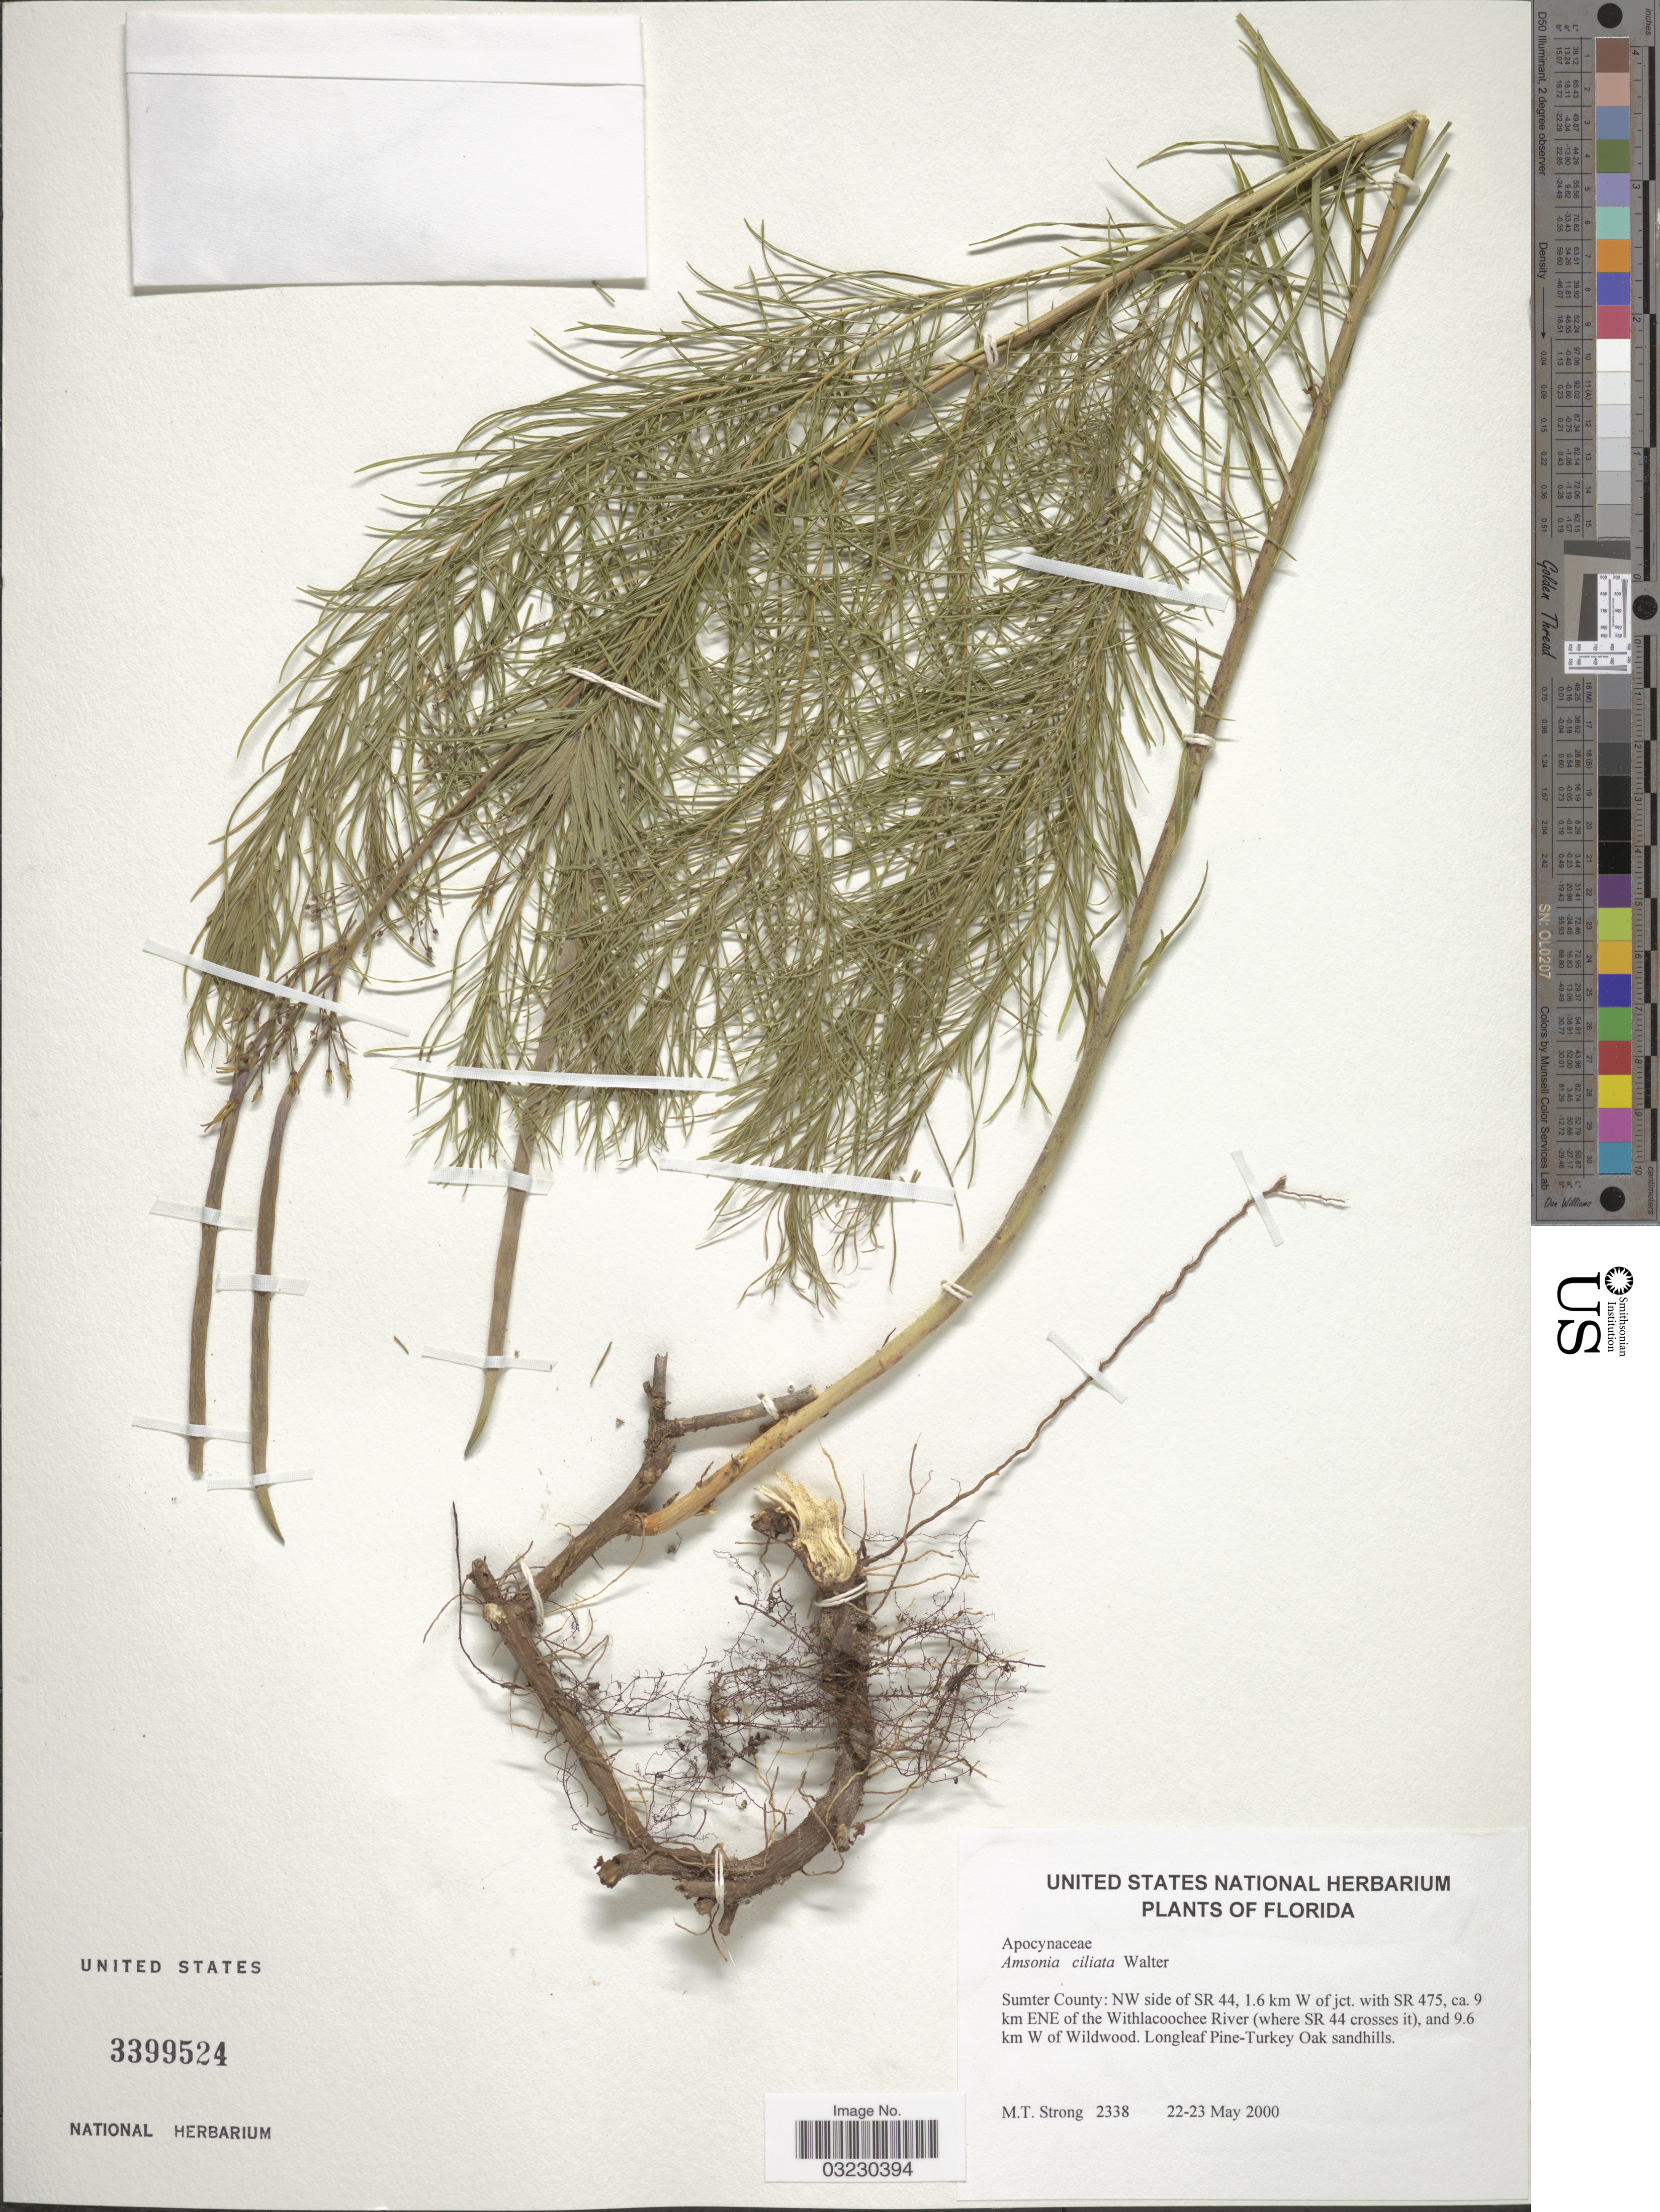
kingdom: Plantae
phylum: Tracheophyta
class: Magnoliopsida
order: Gentianales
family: Apocynaceae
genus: Amsonia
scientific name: Amsonia ciliata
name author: Walter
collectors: M. T. Strong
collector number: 2338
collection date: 2000-05-22/2000-05-23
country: United States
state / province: Florida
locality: Sumter County: NW side of SR 44, 1.6 km W of jct. with SR 475, ca. 9 km ENE of the Withlacoochee River (where SR 44 crosses it), and 9.6 km W of Wildwood. Longleaf Pine-Turkey Oak sandhills.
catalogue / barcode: US 3399524